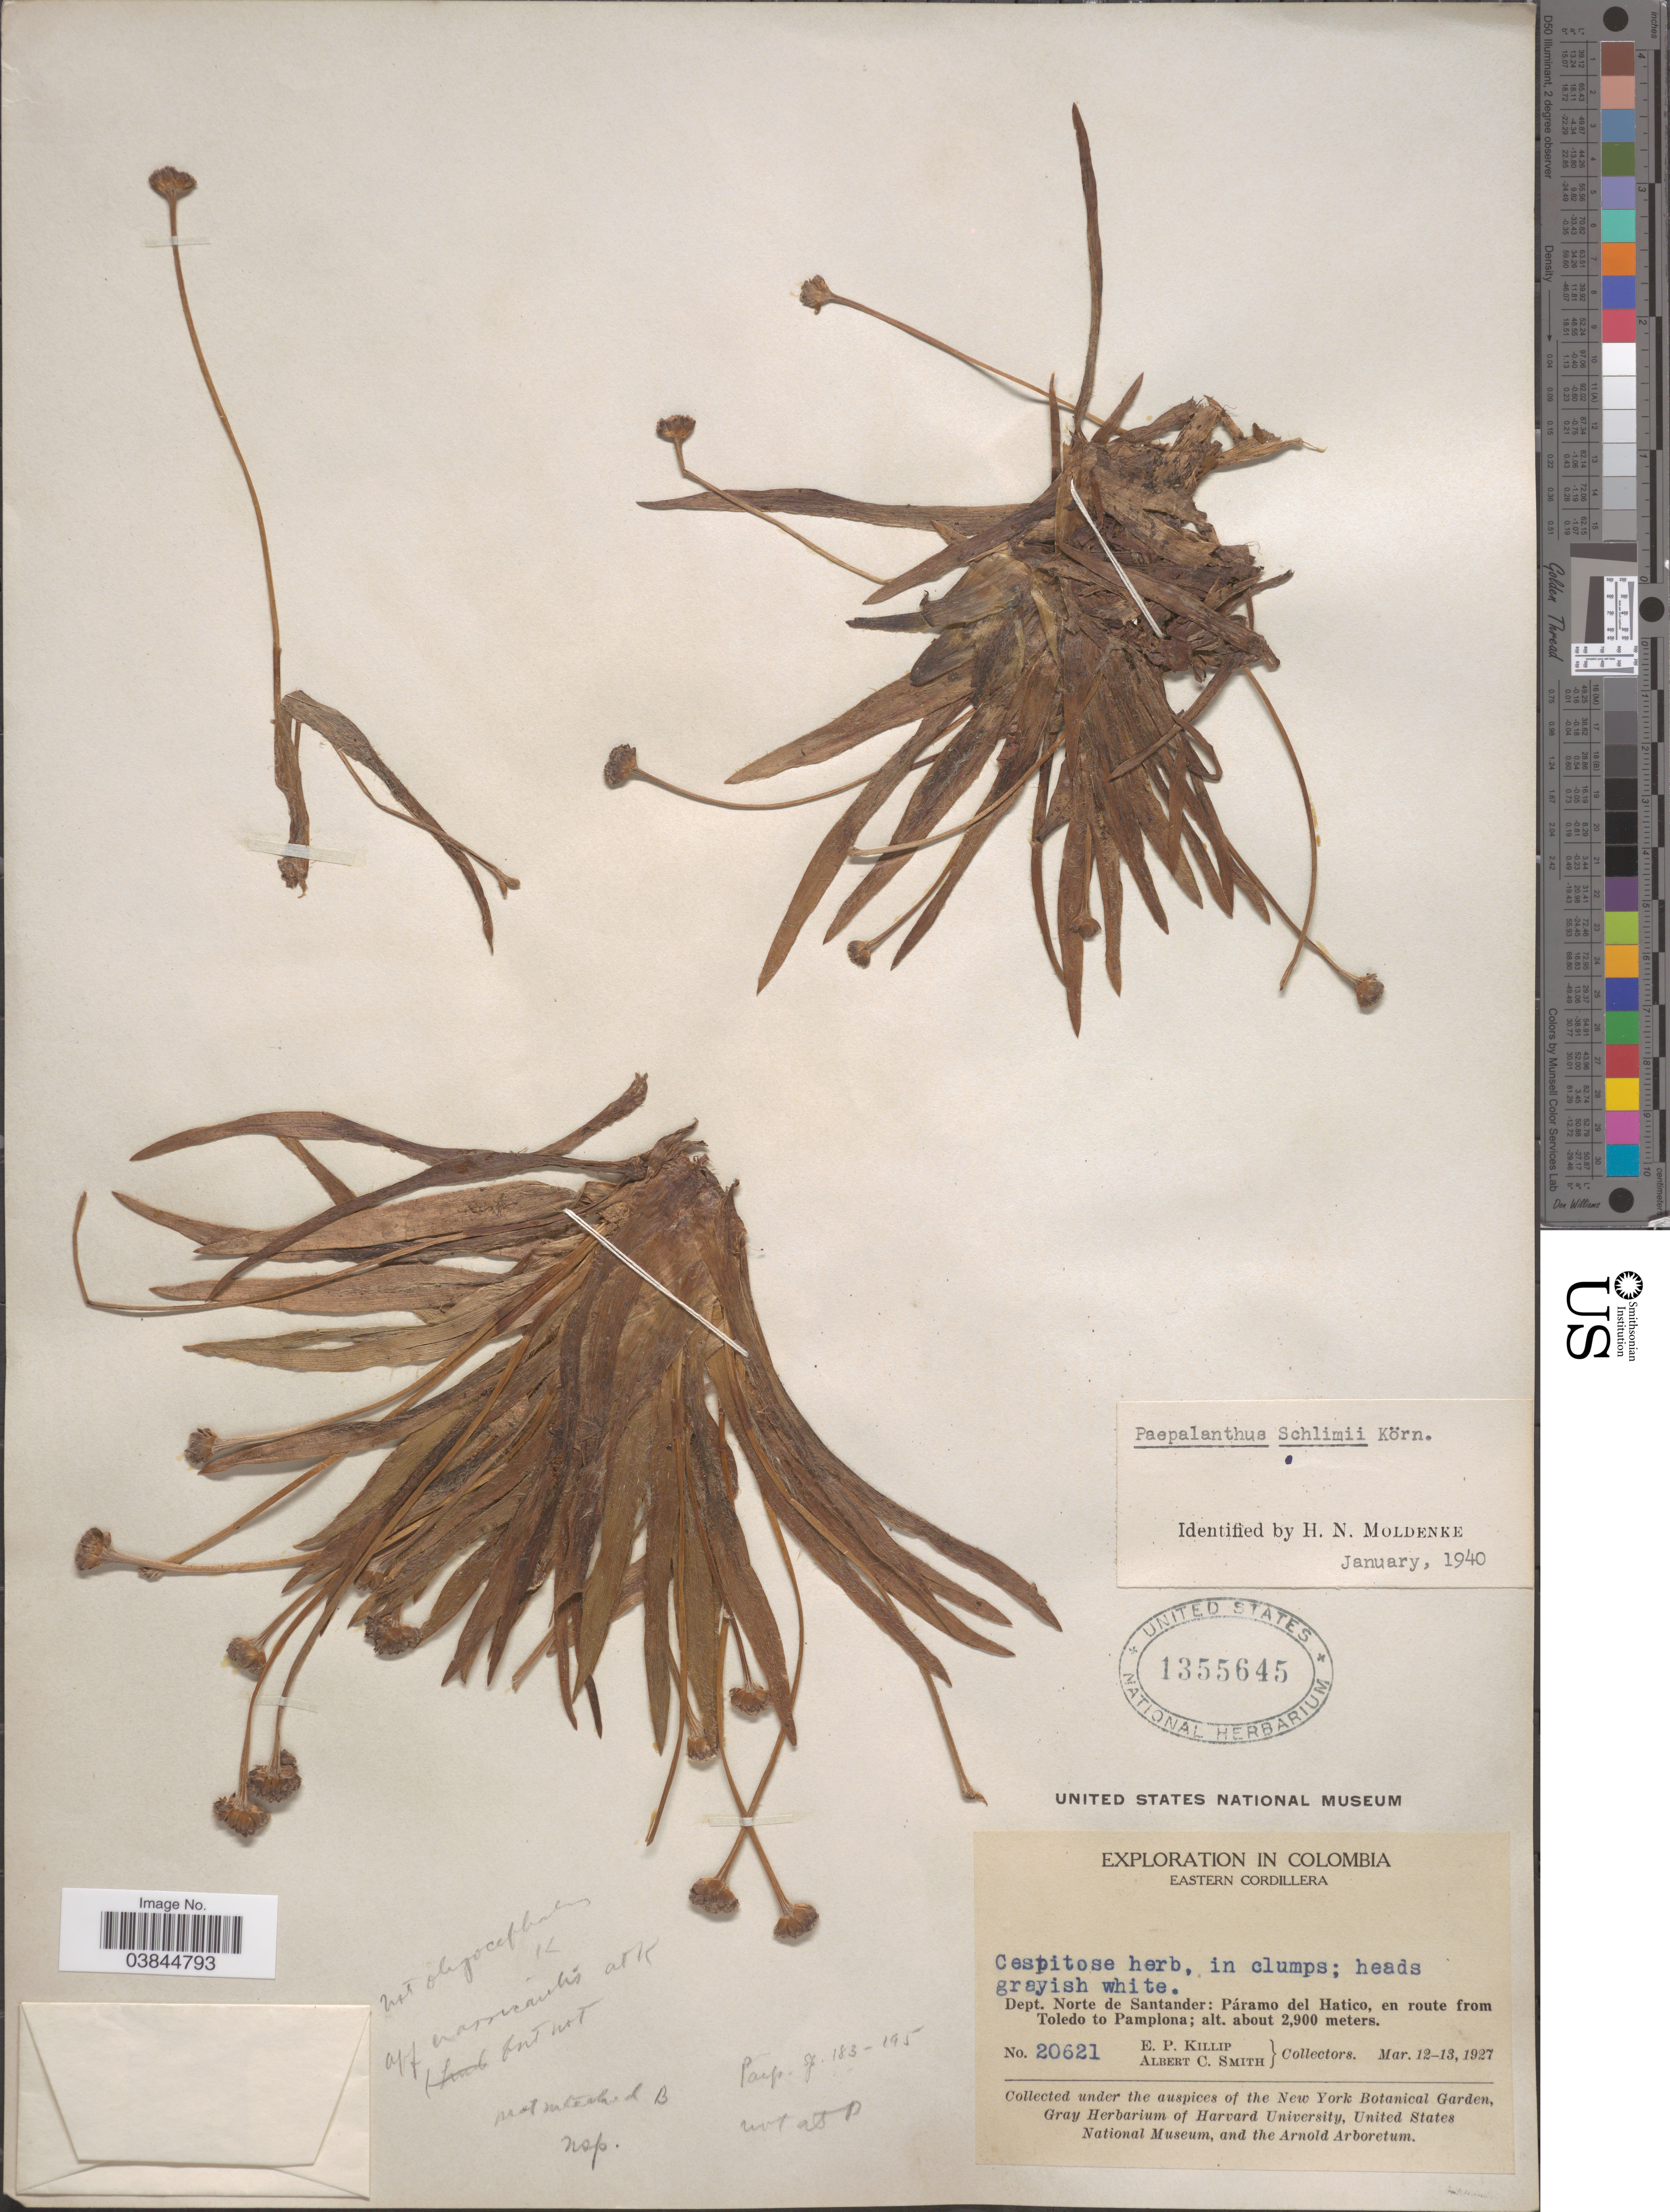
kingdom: Plantae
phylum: Tracheophyta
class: Liliopsida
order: Poales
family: Eriocaulaceae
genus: Paepalanthus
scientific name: Paepalanthus schlimii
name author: Körn.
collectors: E. P. Killip & A. C. Smith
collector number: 20621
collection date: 1927-03-12/1927-03-13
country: Colombia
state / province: Norte de Santander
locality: Eastern Cordillera. Dept. Norte de Santander: Páramo del Hatico, en route from Toledo to Pamplona.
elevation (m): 2900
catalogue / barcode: US 1355645